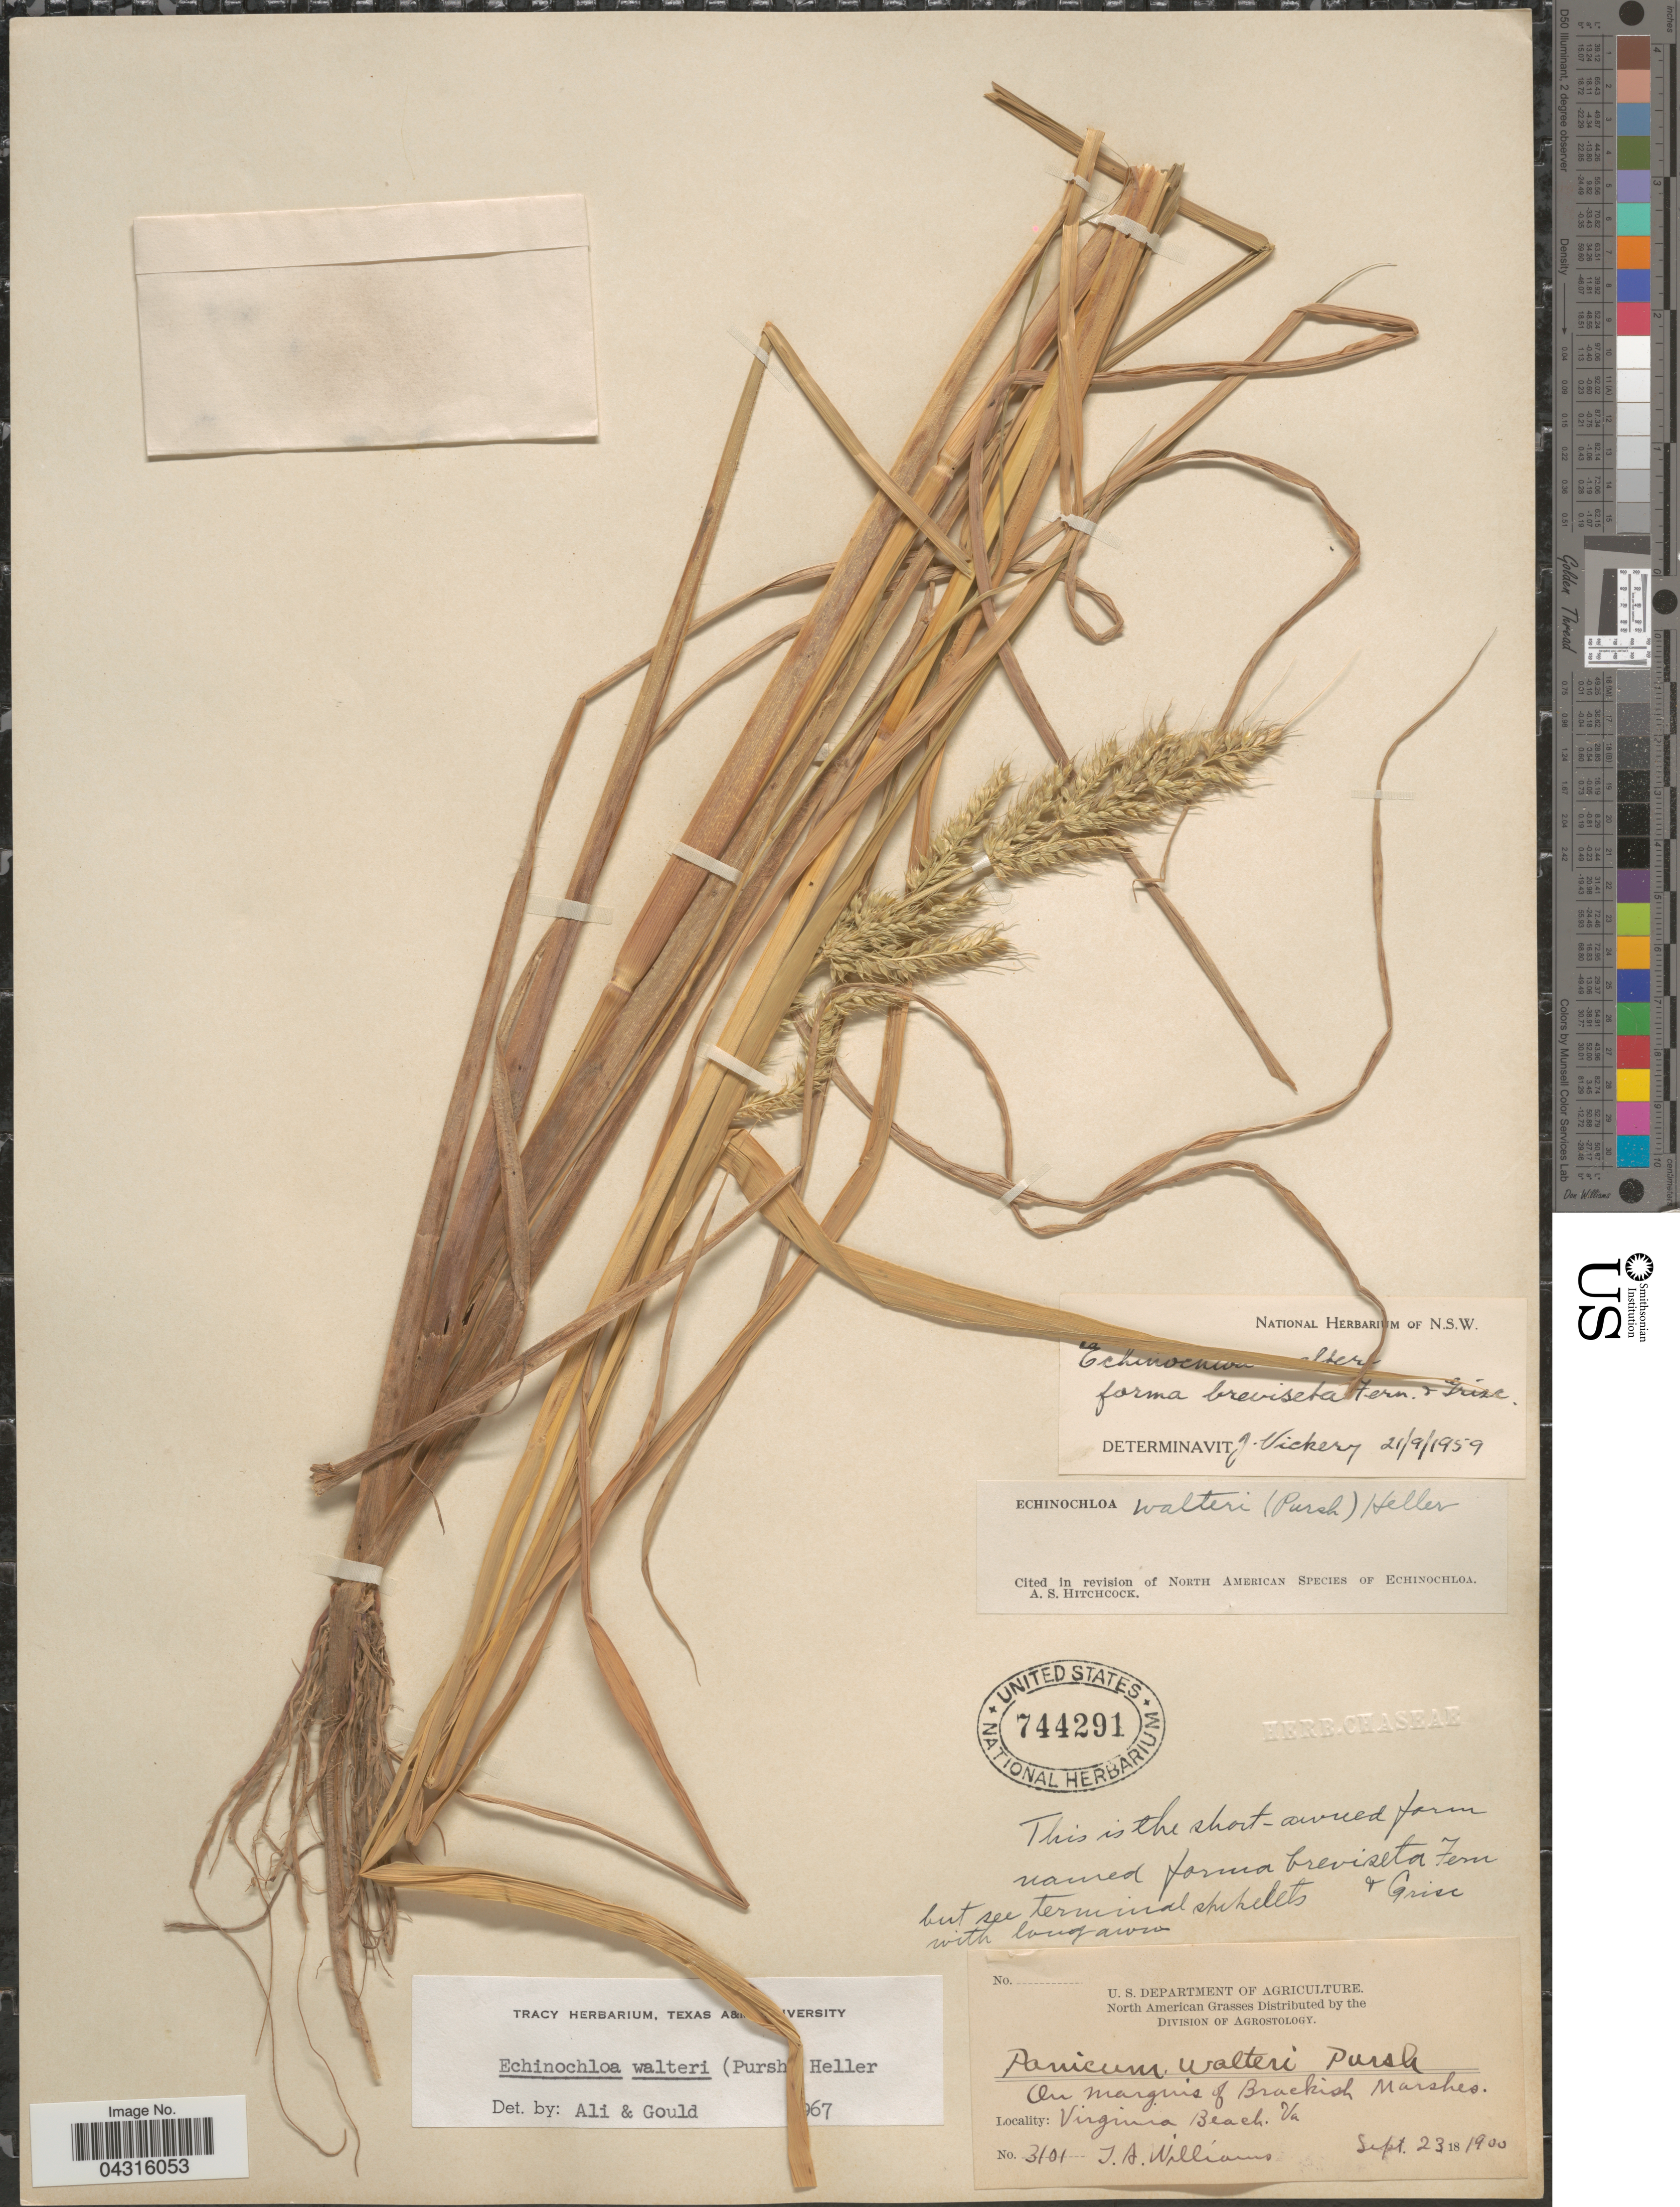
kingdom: Plantae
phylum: Tracheophyta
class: Liliopsida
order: Poales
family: Poaceae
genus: Echinochloa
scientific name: Echinochloa walteri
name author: (Pursh) A. Heller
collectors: J. A. Williams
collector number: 3101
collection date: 1900-09-23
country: United States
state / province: Virginia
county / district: City of Virginia Beach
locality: Virginia Beach.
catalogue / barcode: US 744291